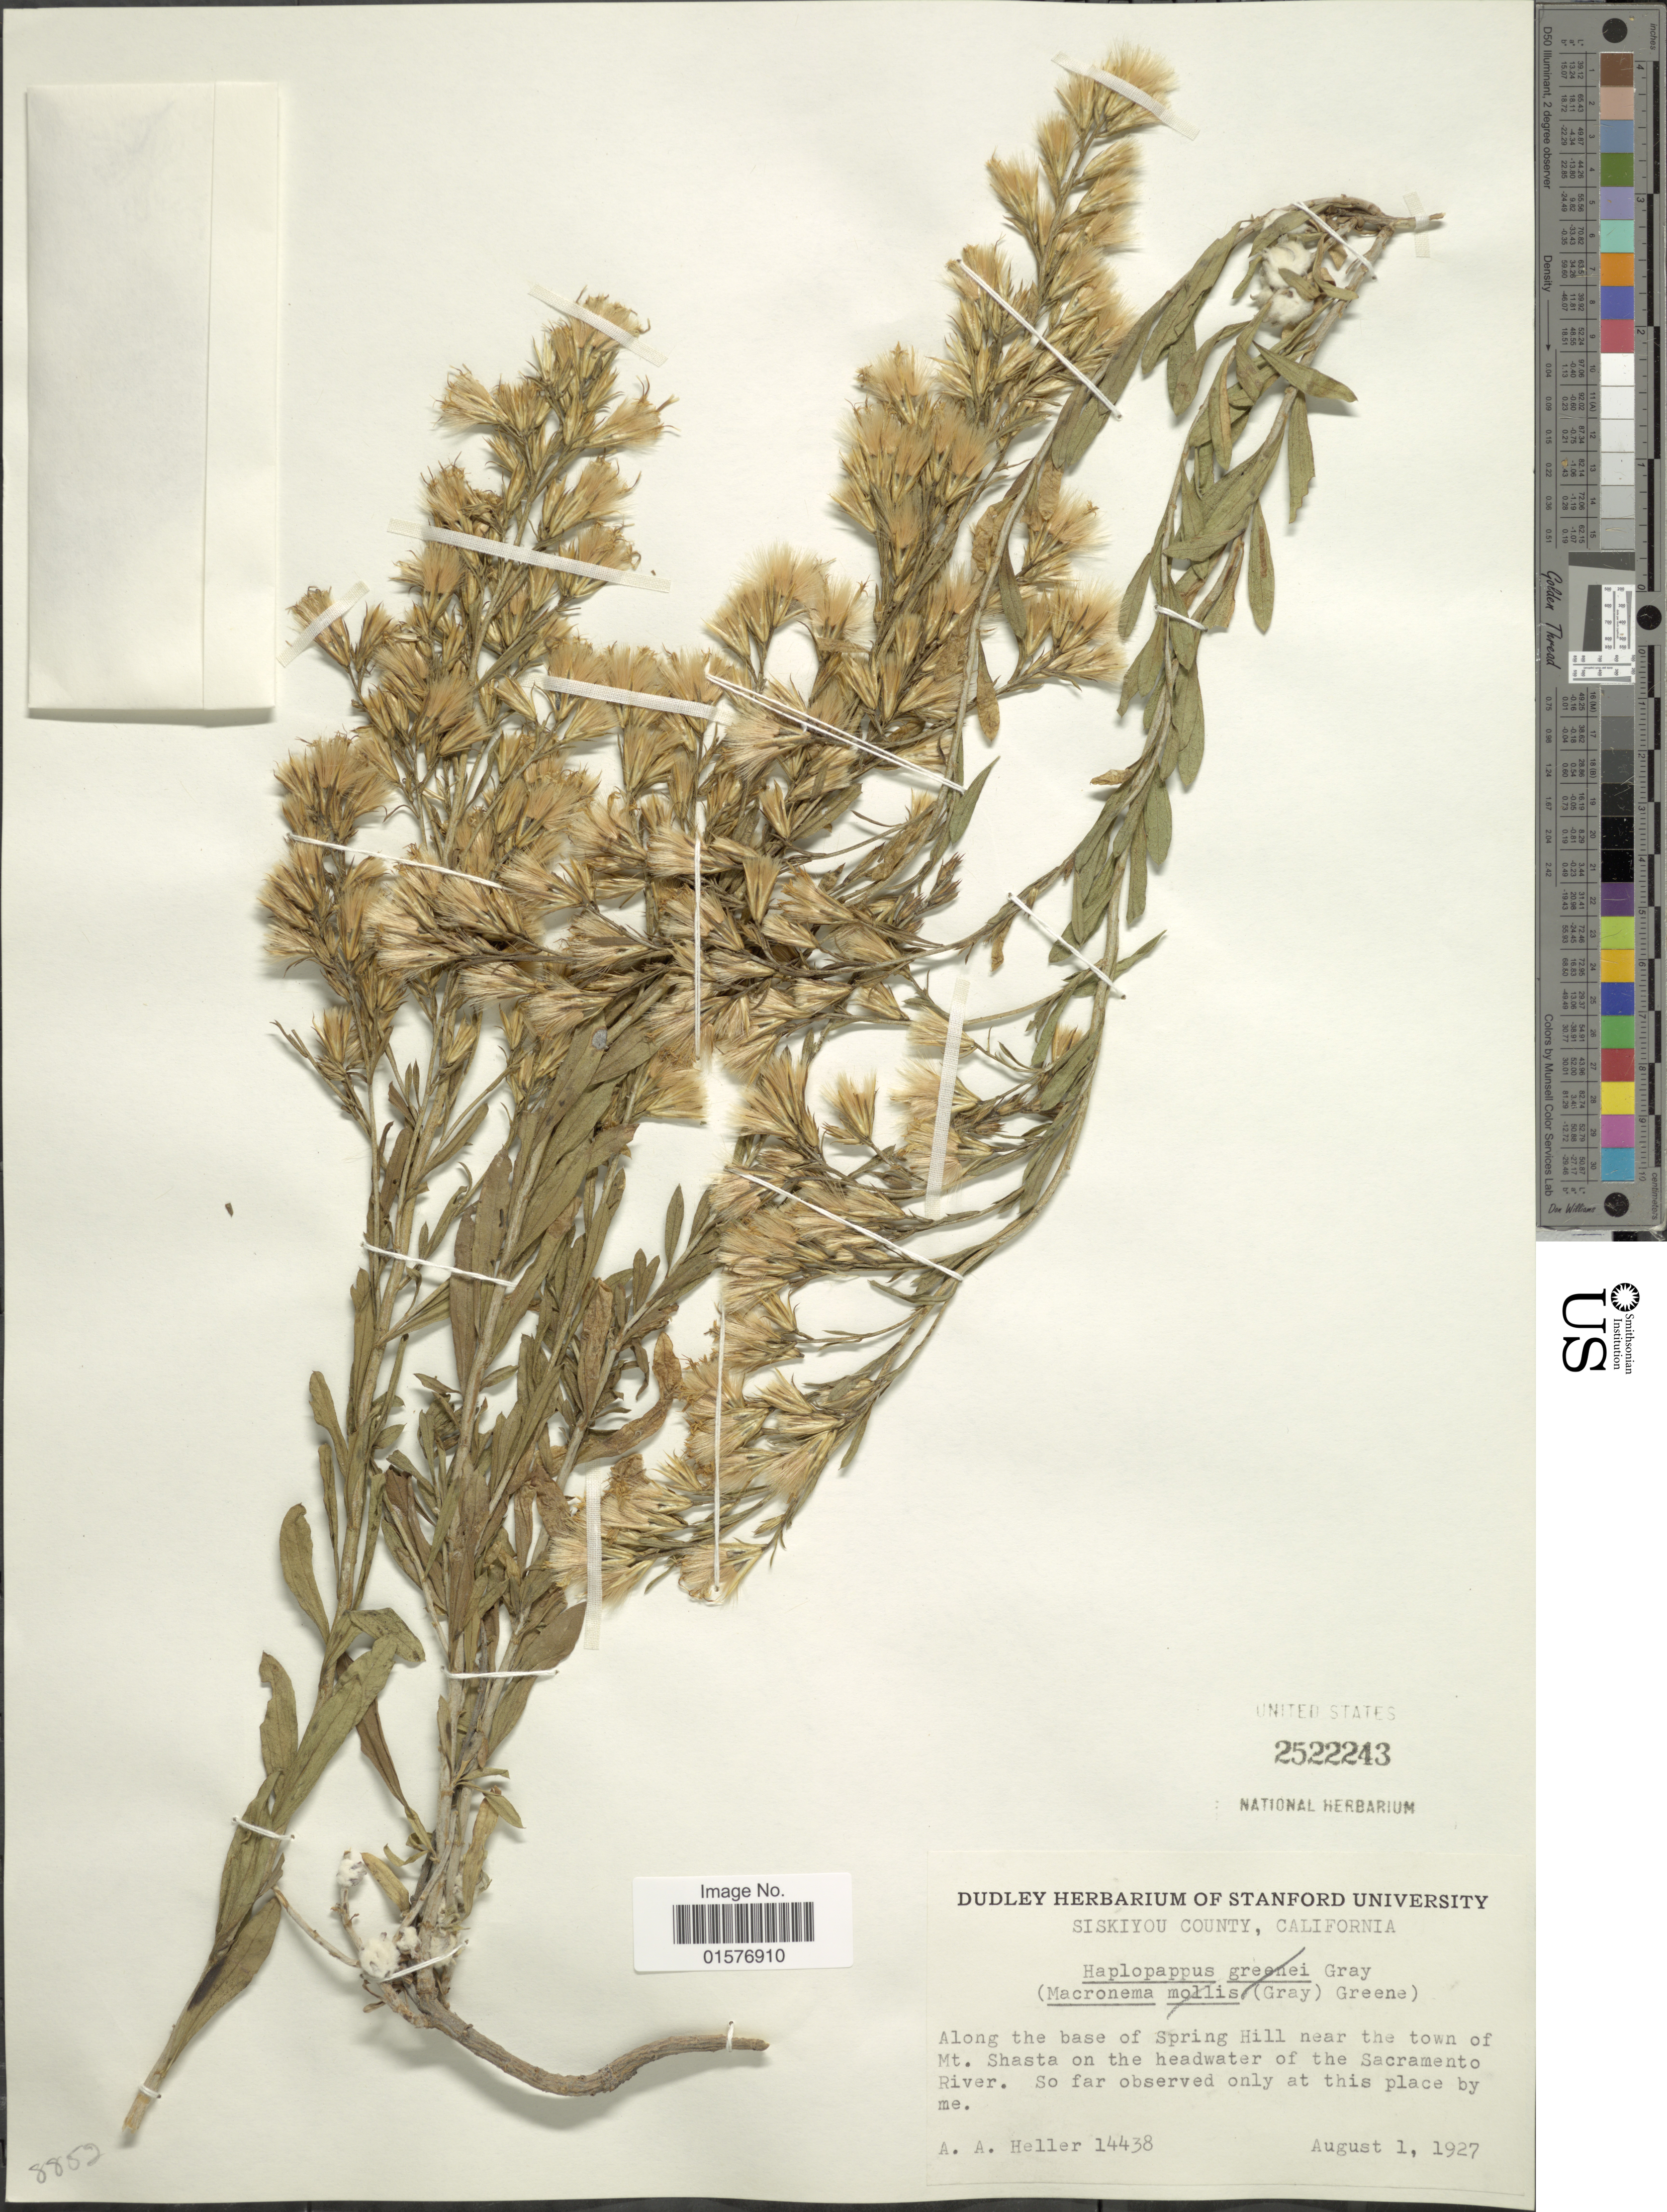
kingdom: Plantae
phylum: Tracheophyta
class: Magnoliopsida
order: Asterales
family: Asteraceae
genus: Ericameria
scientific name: Ericameria parryi var. latior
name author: (H.M. Hall & Clem.) G.L. Nesom & G.I. Baird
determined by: Urbatsch, Lowell E., Curator (LSU), Louisiana State University (UNITED STATES)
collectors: A. A. Heller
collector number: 14438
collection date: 1927-08-01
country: United States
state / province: California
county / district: Siskiyou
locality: Siskiyou County, California, Along the base of Spring Hill near the town of Mt. Shasta on the headwater of the Sacramento River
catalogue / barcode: US 2522243